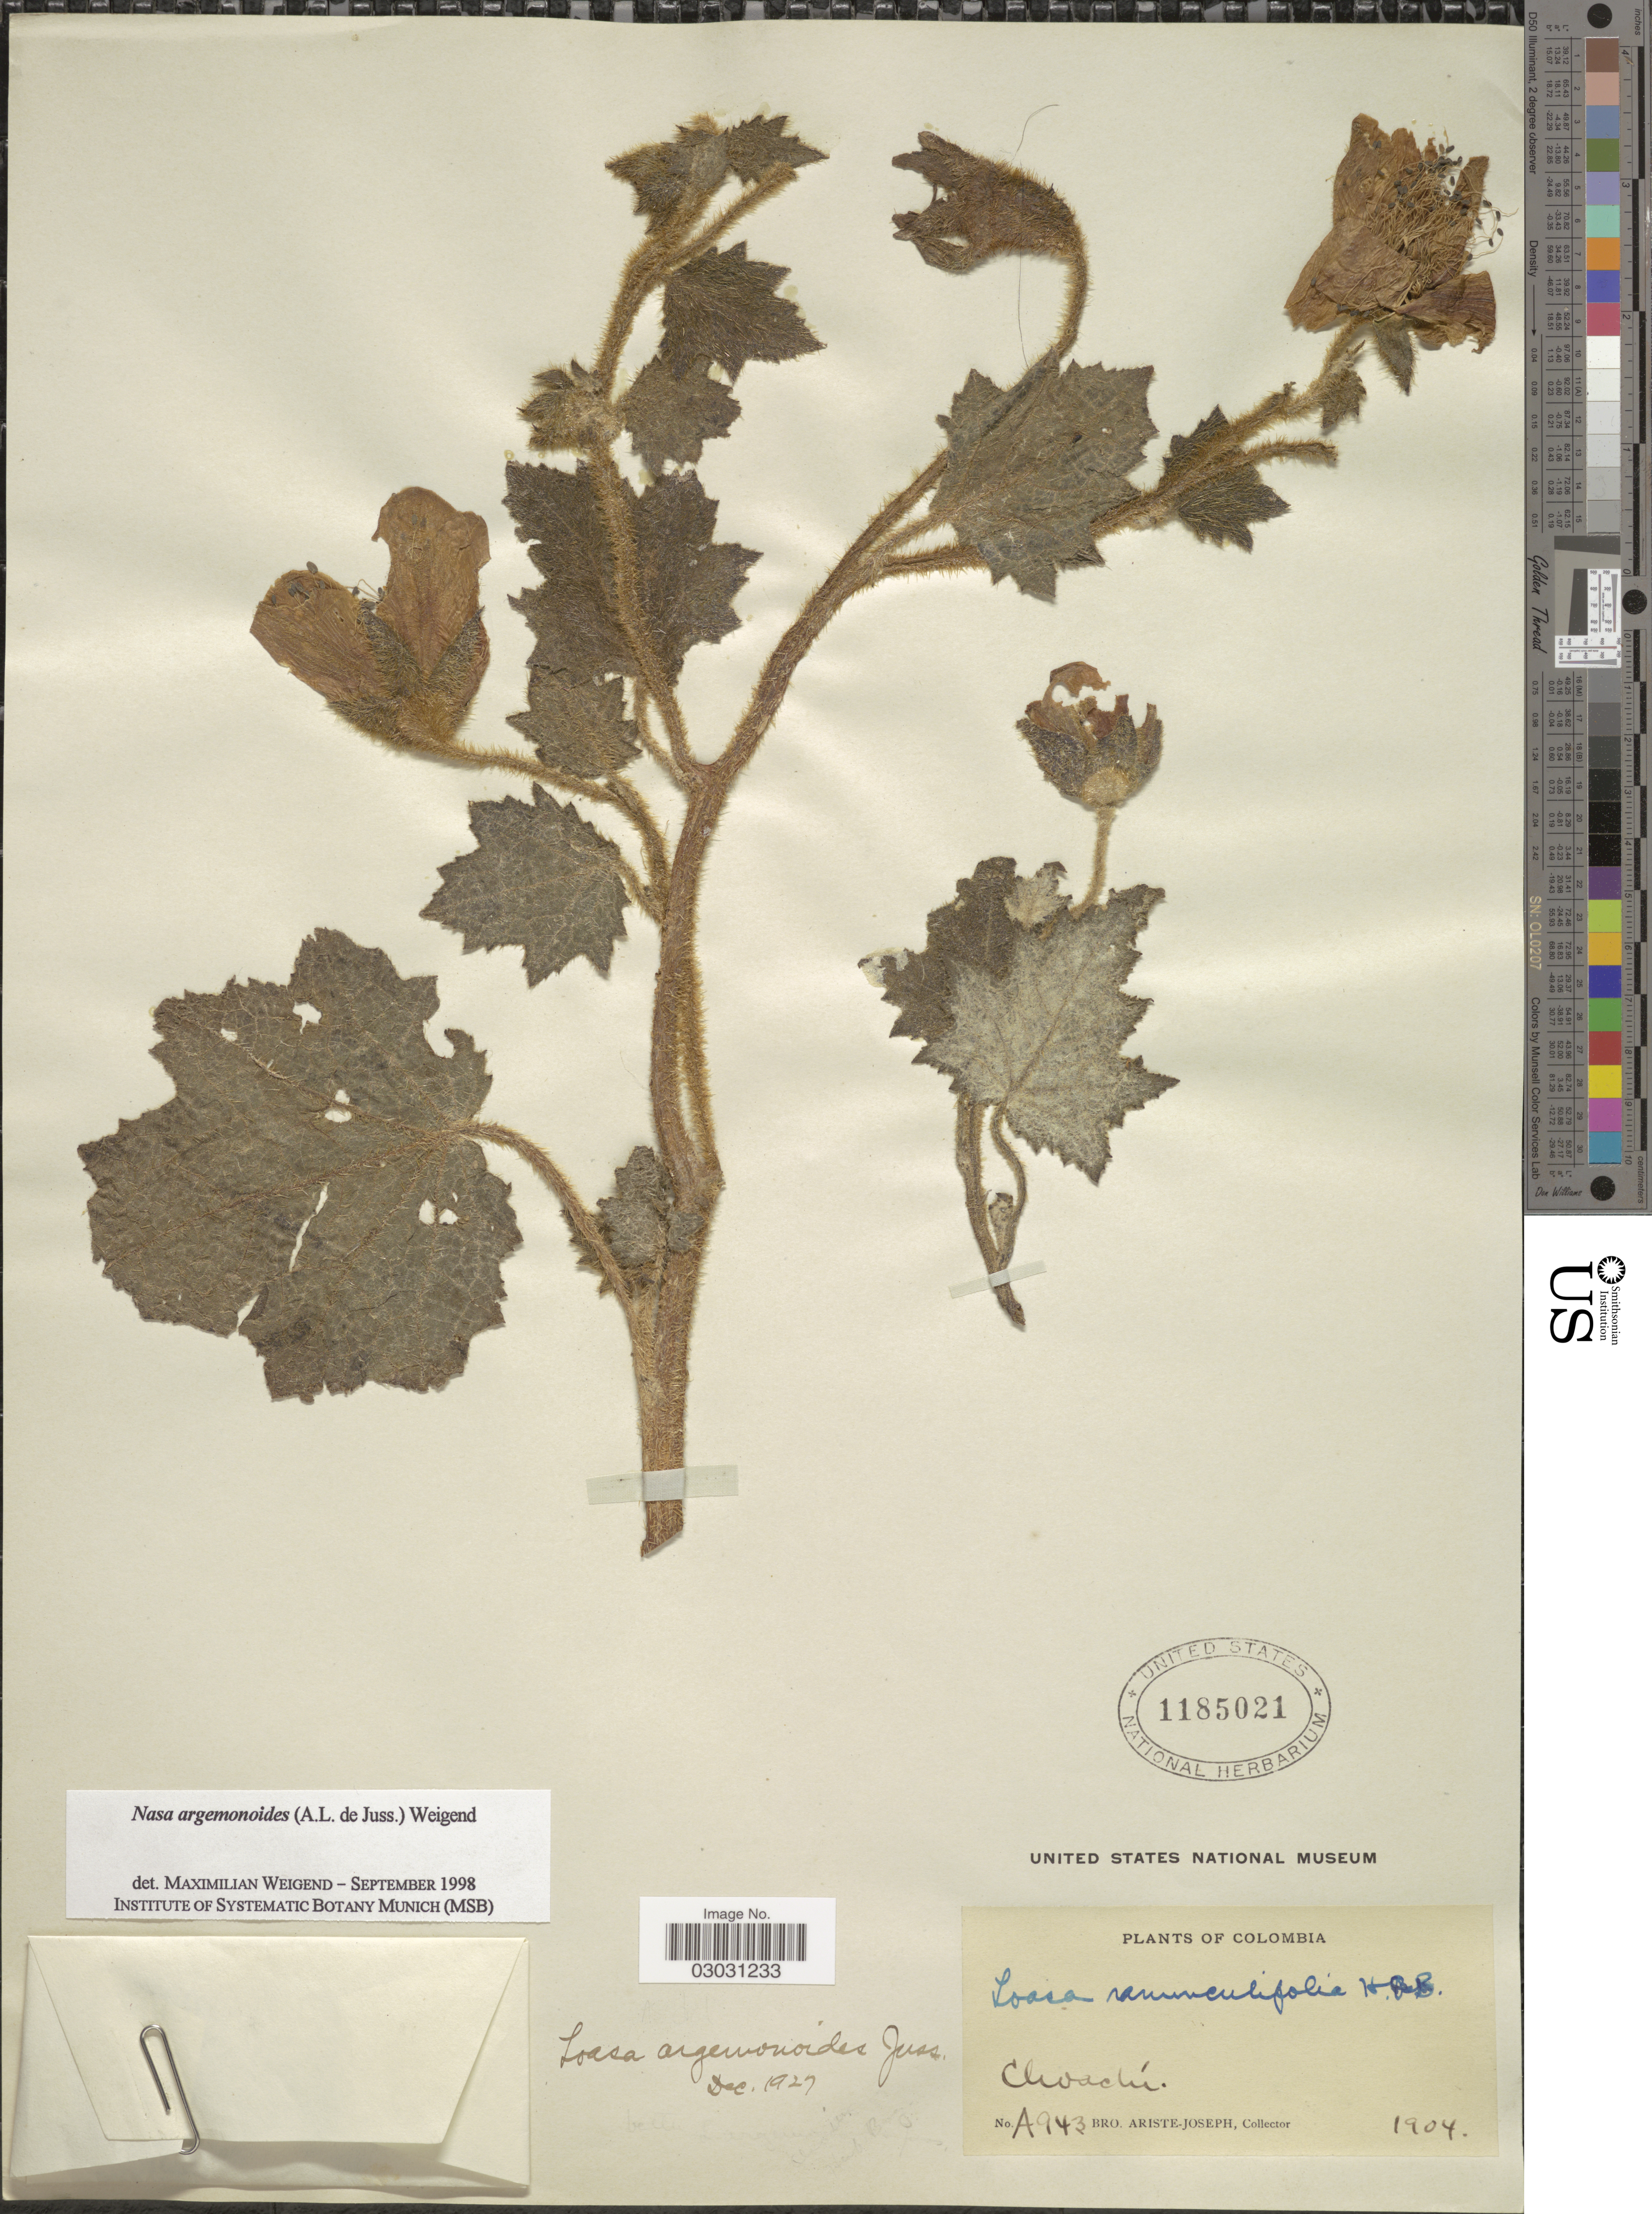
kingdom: Plantae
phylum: Tracheophyta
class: Magnoliopsida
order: Cornales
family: Loasaceae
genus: Nasa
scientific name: Nasa argemonoides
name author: (Juss.) Weigend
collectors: Bro. Ariste-Joseph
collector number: A943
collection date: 1904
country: Colombia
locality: Choachí.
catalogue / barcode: US 1185021